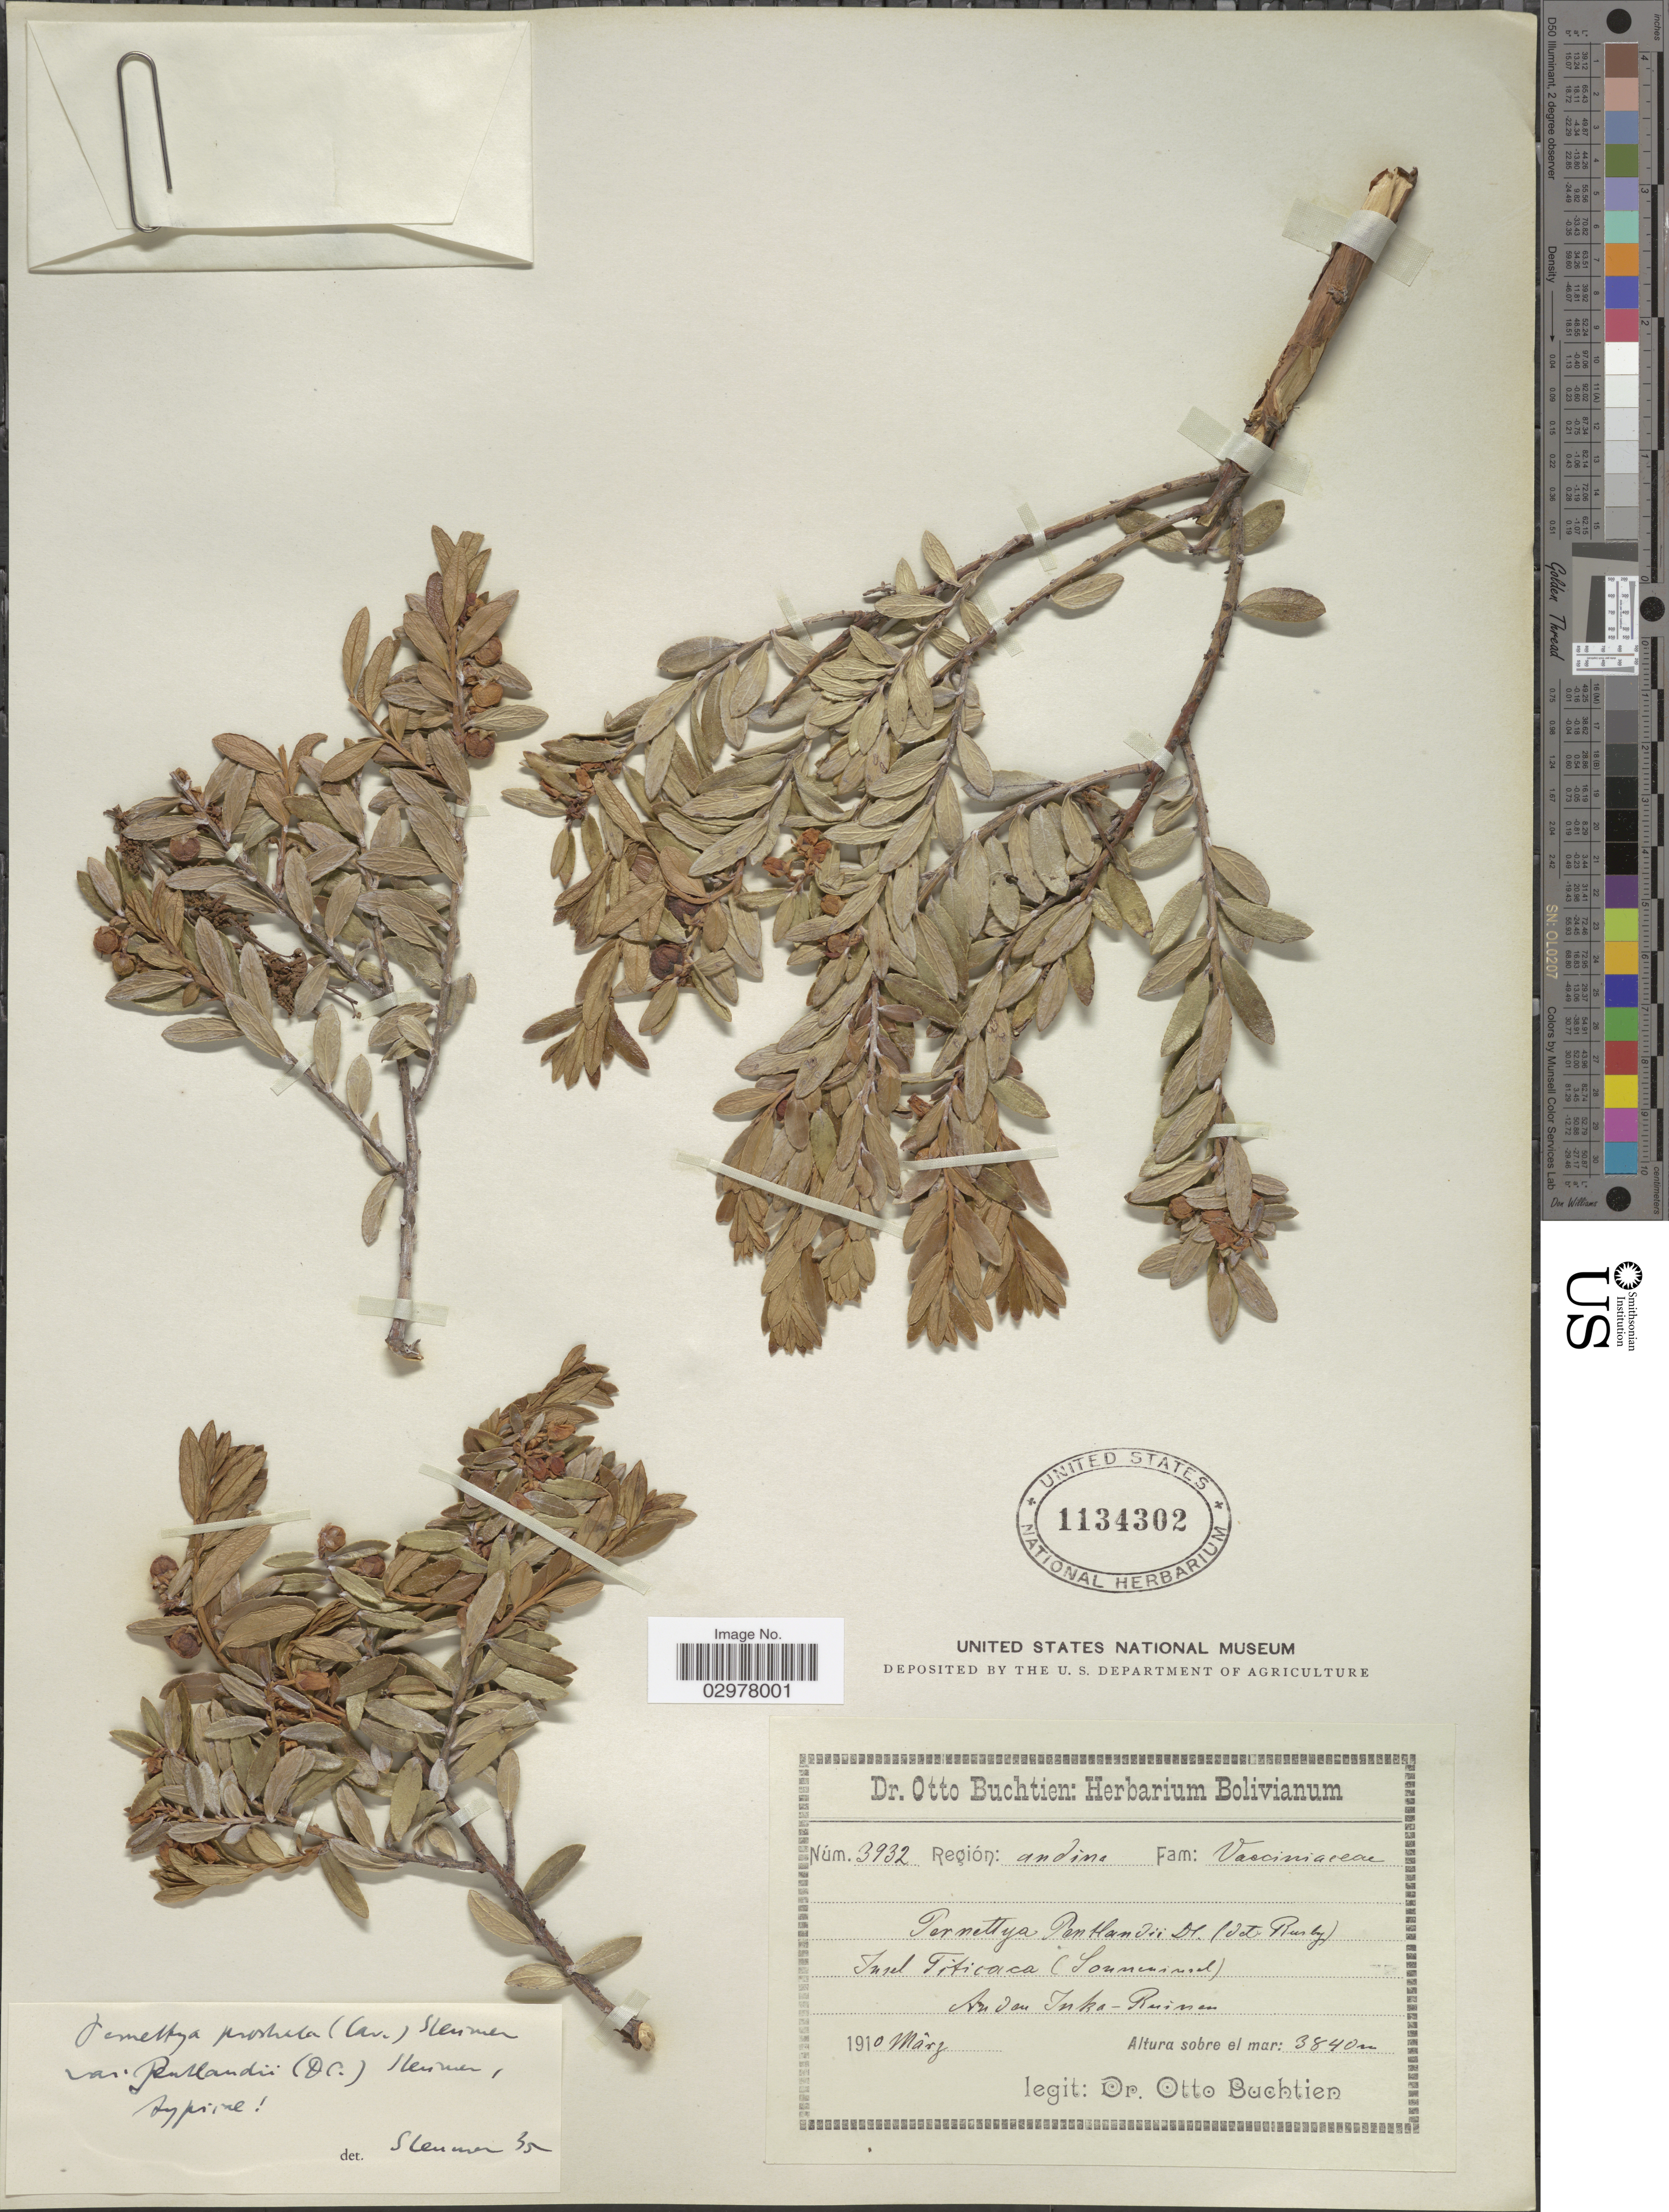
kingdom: Plantae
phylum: Tracheophyta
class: Magnoliopsida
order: Ericales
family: Ericaceae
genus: Pernettya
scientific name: Pernettya prostrata var. pentlandii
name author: (DC.) Sleumer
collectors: O. Buchtien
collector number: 3932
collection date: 1910-03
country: Bolivia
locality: Insel Titicaca (Sonneninsel). An den Inka-Ruinen. Regíon: andine.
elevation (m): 3840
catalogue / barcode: US 1134302